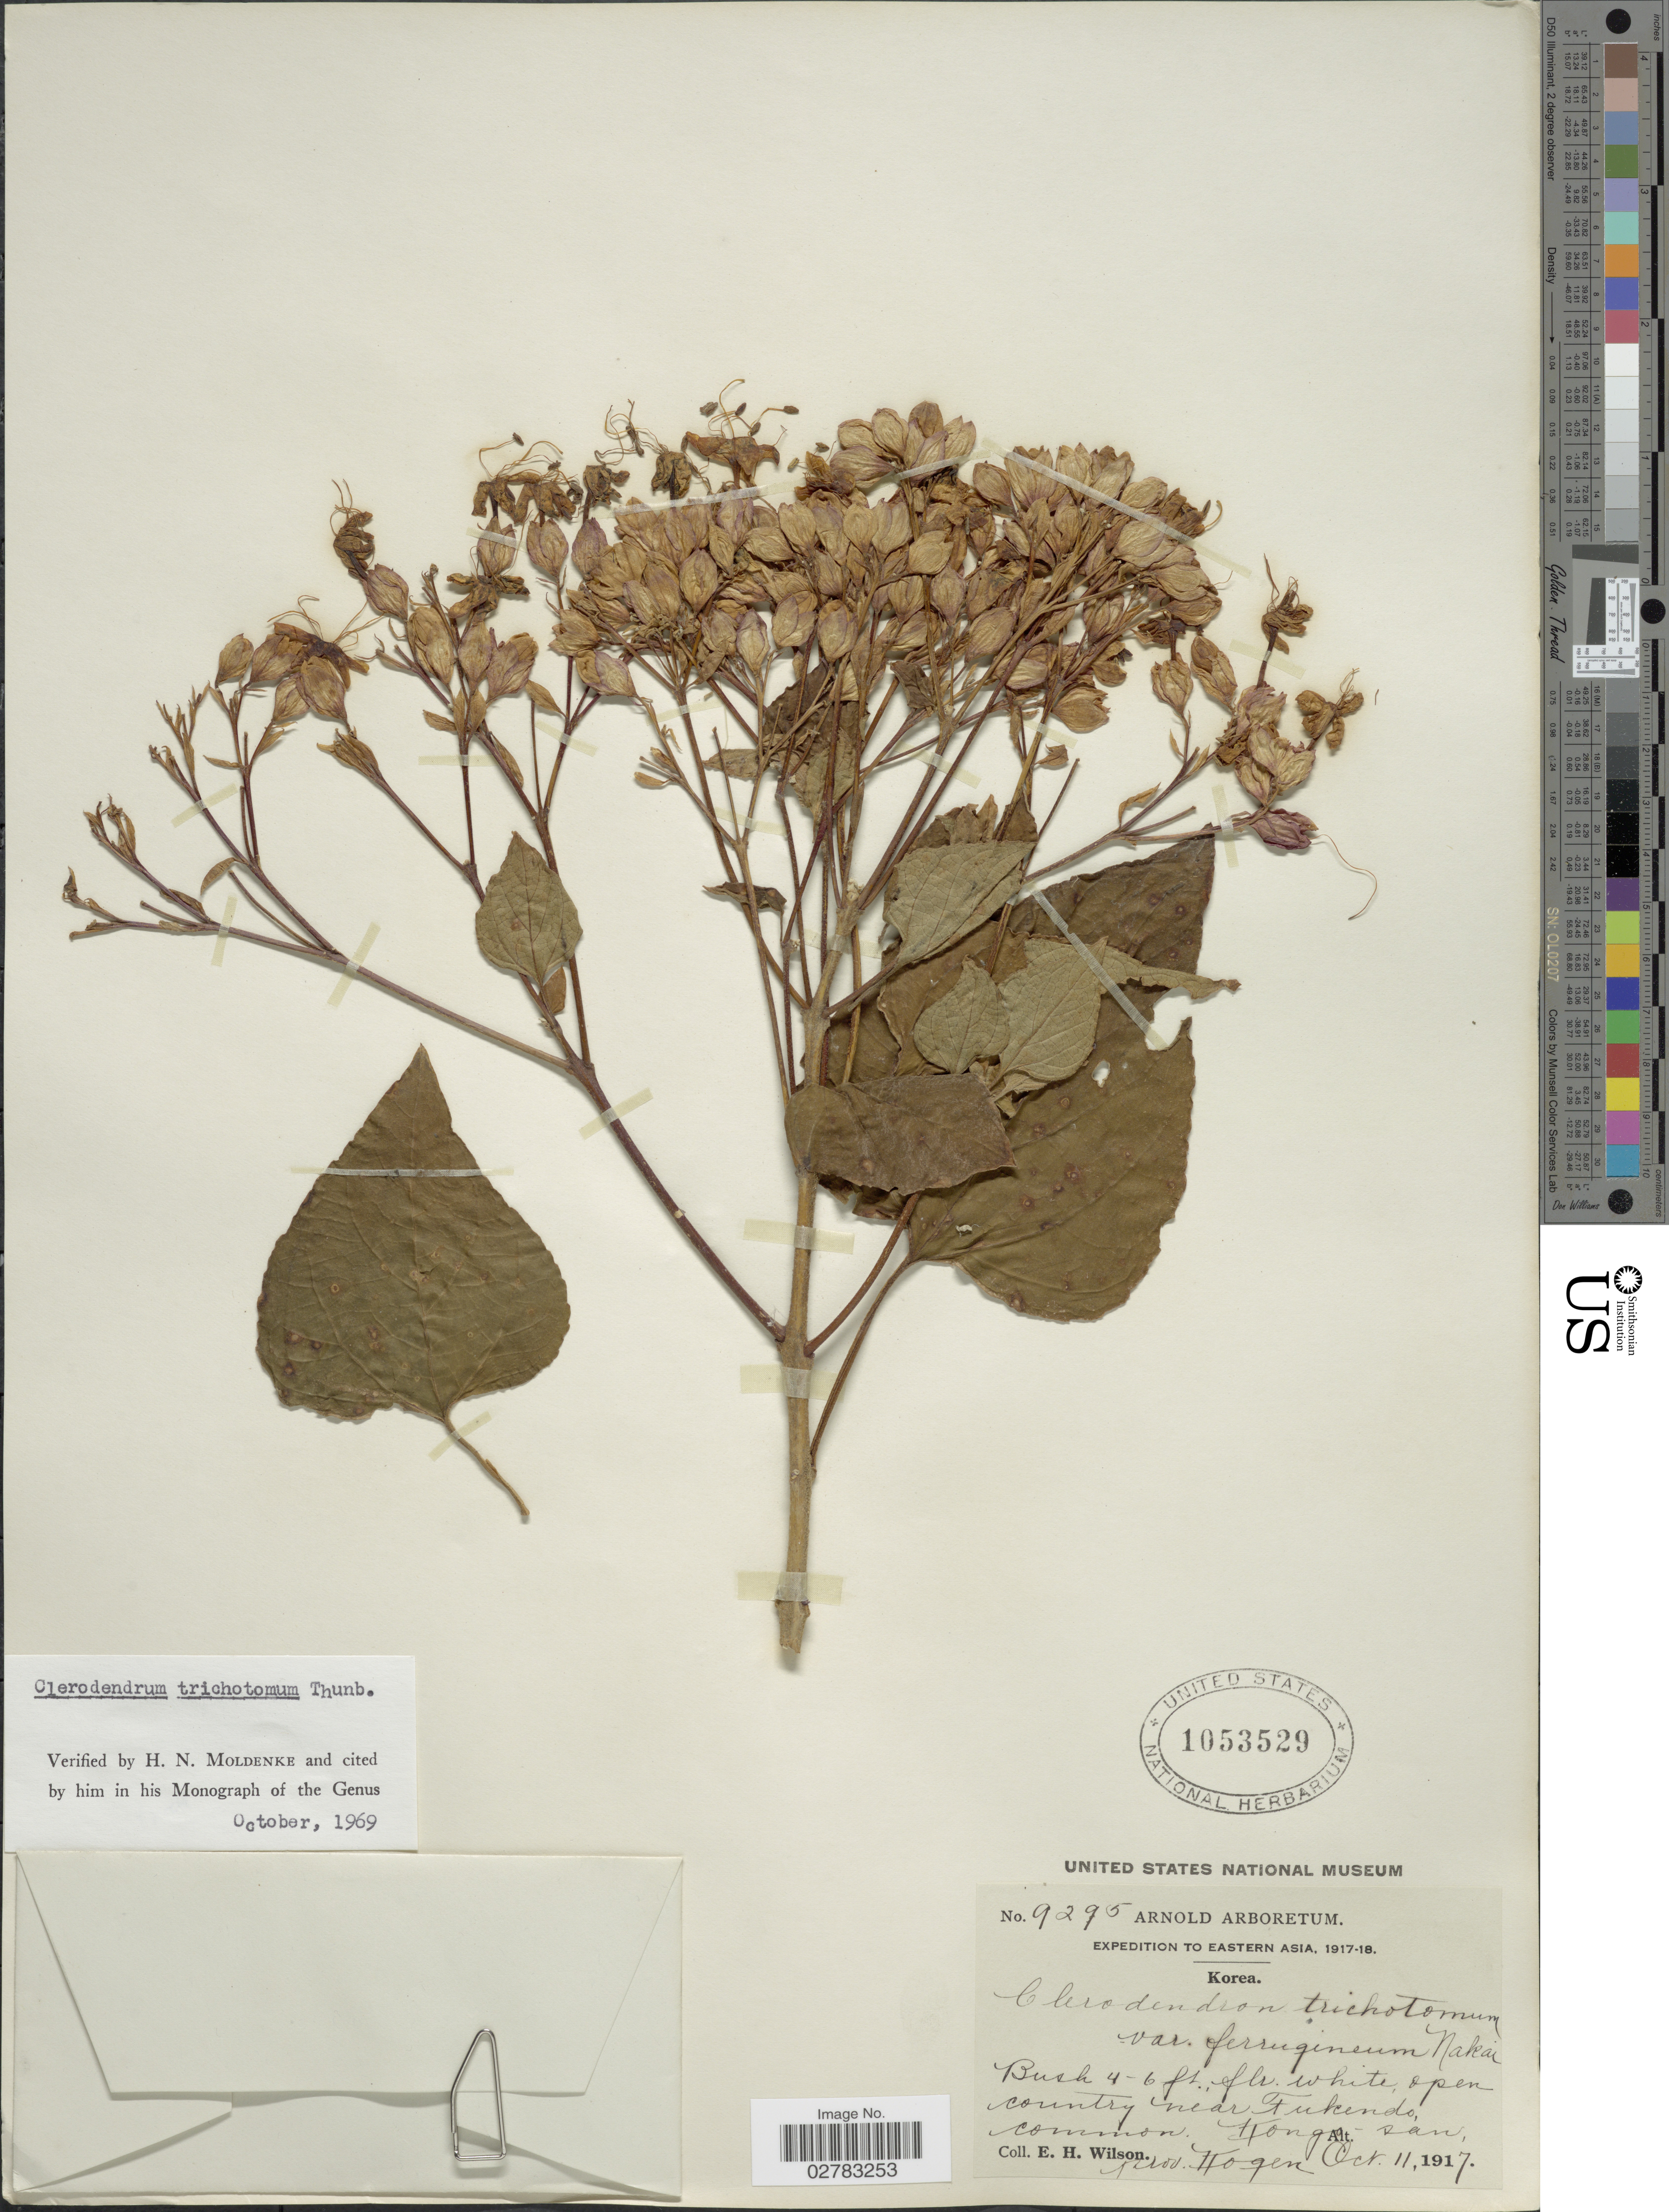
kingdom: Plantae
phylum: Tracheophyta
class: Magnoliopsida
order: Lamiales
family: Lamiaceae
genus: Clerodendrum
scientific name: Clerodendrum trichotomum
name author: Thunb.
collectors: E. Wilson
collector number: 9295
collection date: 1917-10-11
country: North Korea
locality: Eastern Asia, Korea, country near Fukendo, Kongo-san, Prov. Kogen.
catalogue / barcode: US 1053529